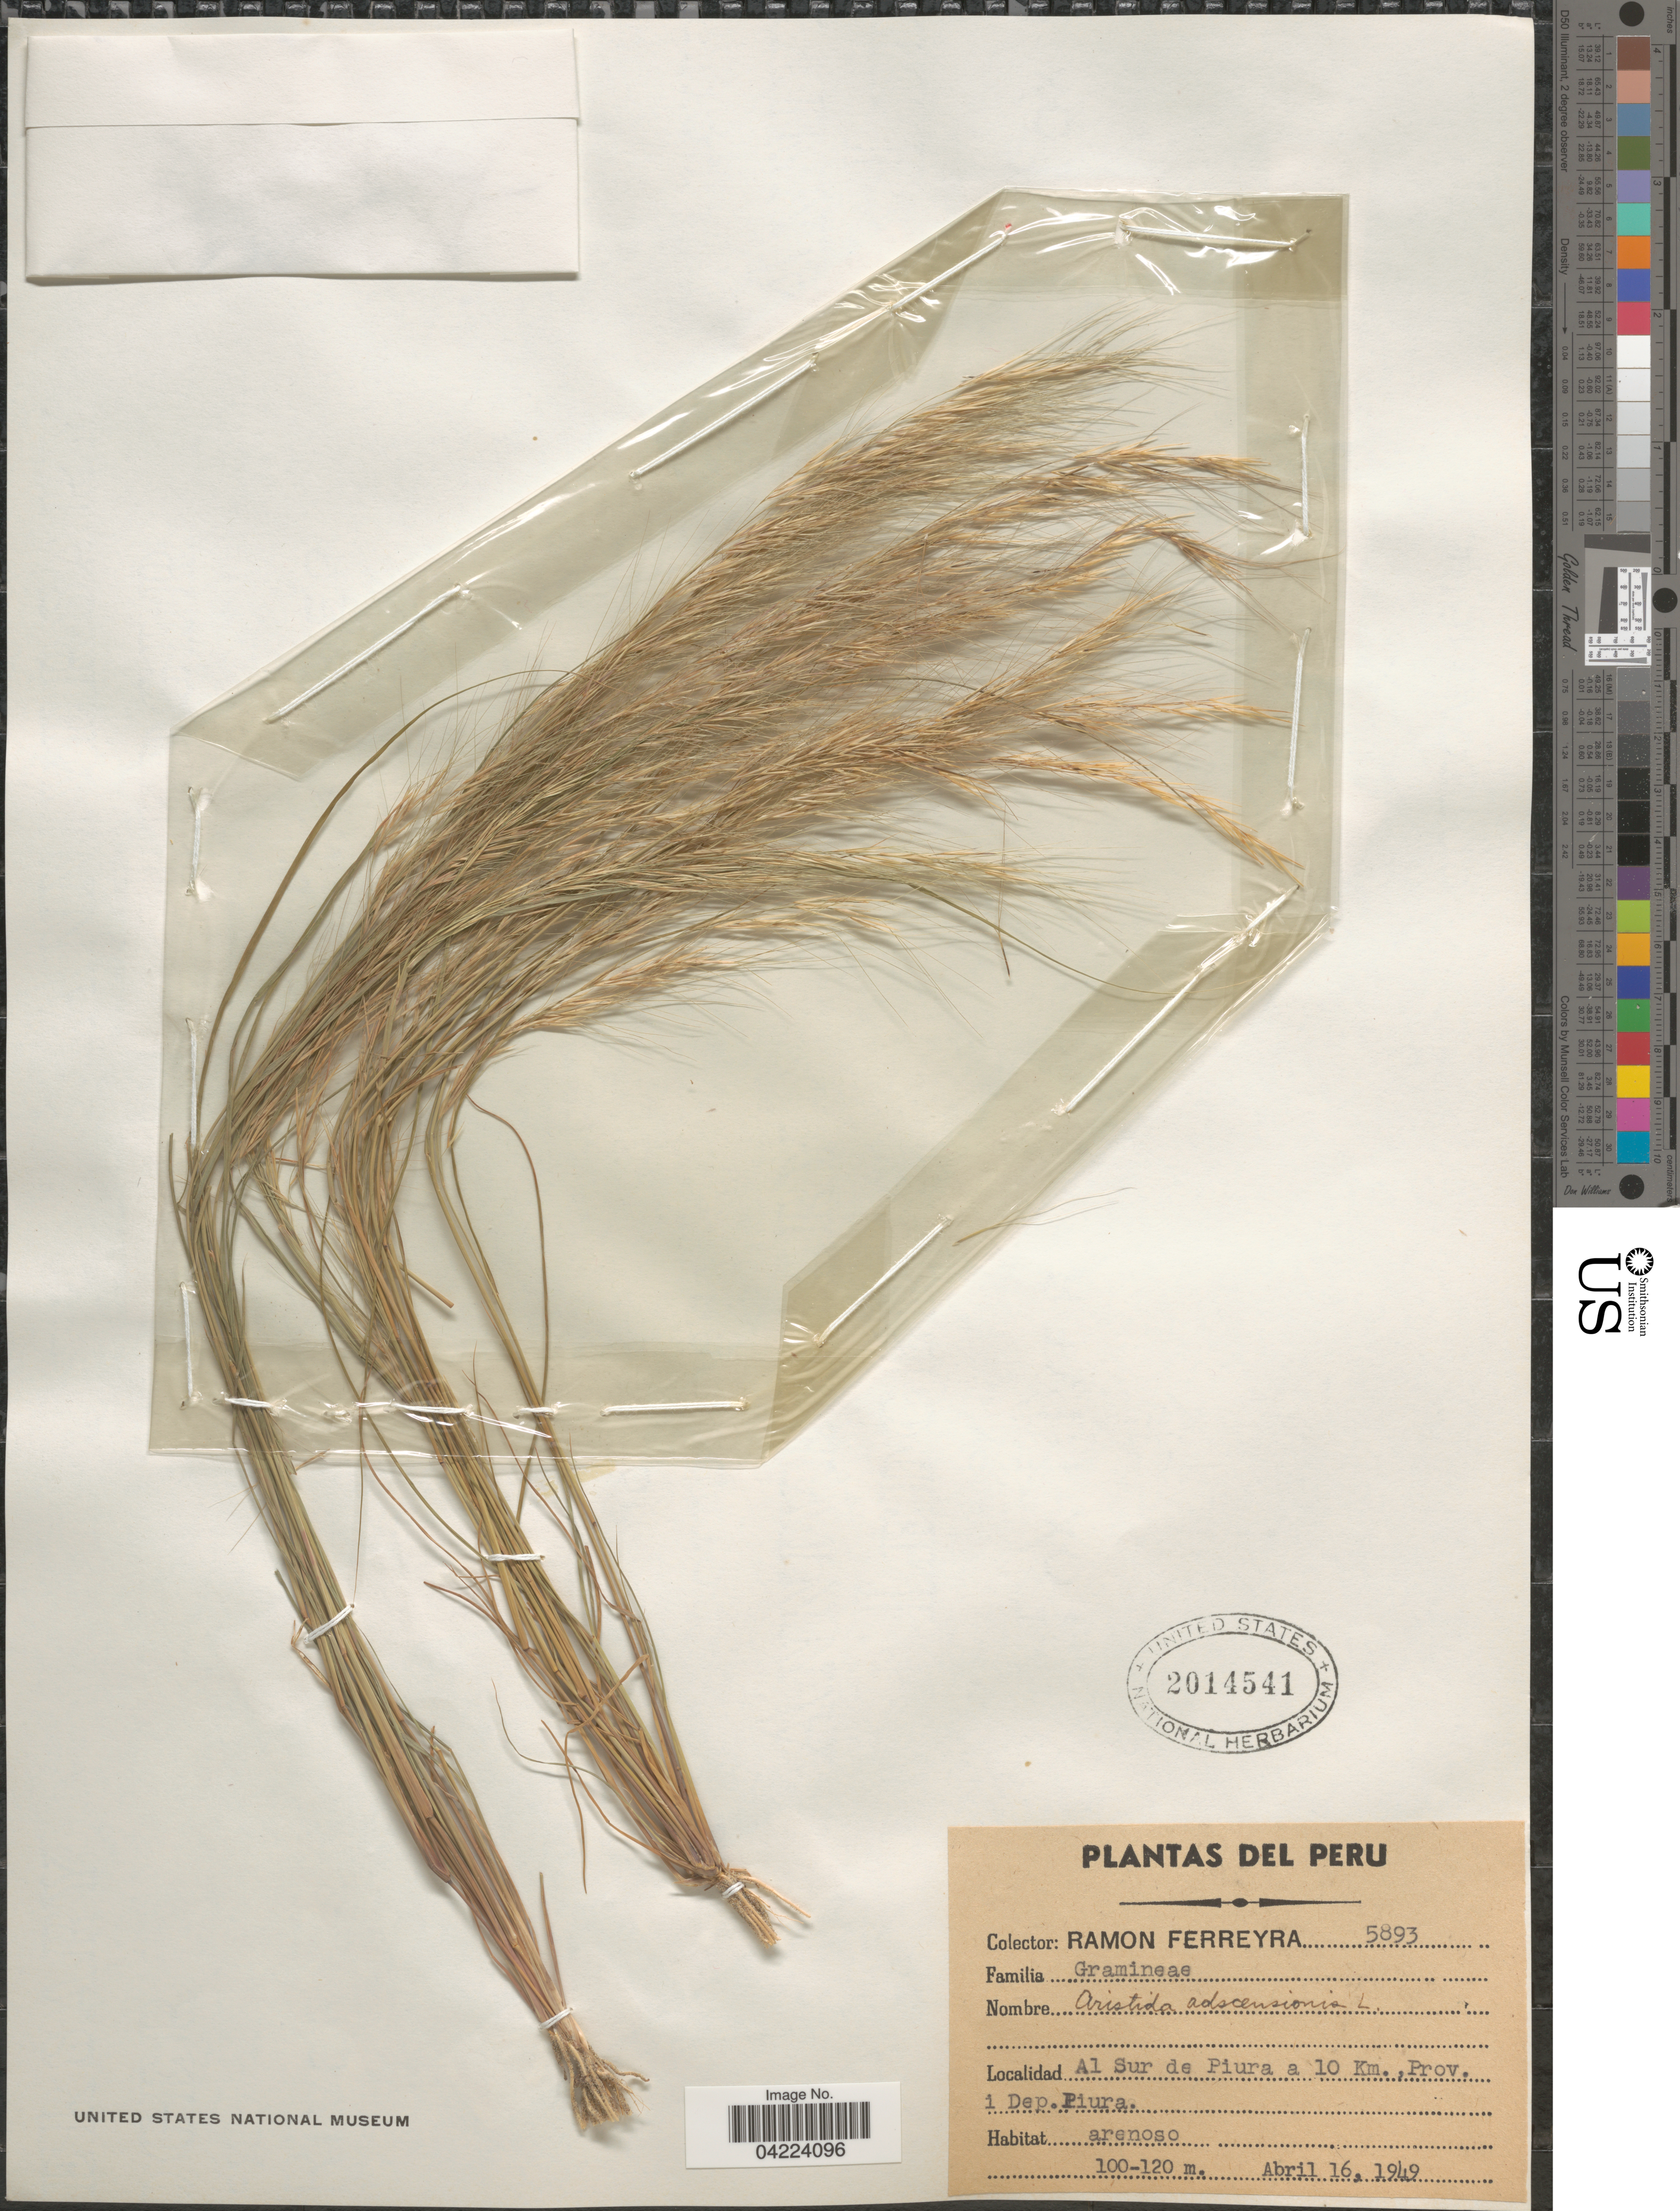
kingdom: Plantae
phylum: Tracheophyta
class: Liliopsida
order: Poales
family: Poaceae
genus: Aristida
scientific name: Aristida adscensionis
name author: L.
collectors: R. A. Ferreyra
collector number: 5893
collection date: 1949-04-16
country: Peru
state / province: Piura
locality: Al Sur de Piura a 10 Km., Prov. i Dep. Piura.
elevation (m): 100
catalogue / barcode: US 2014541